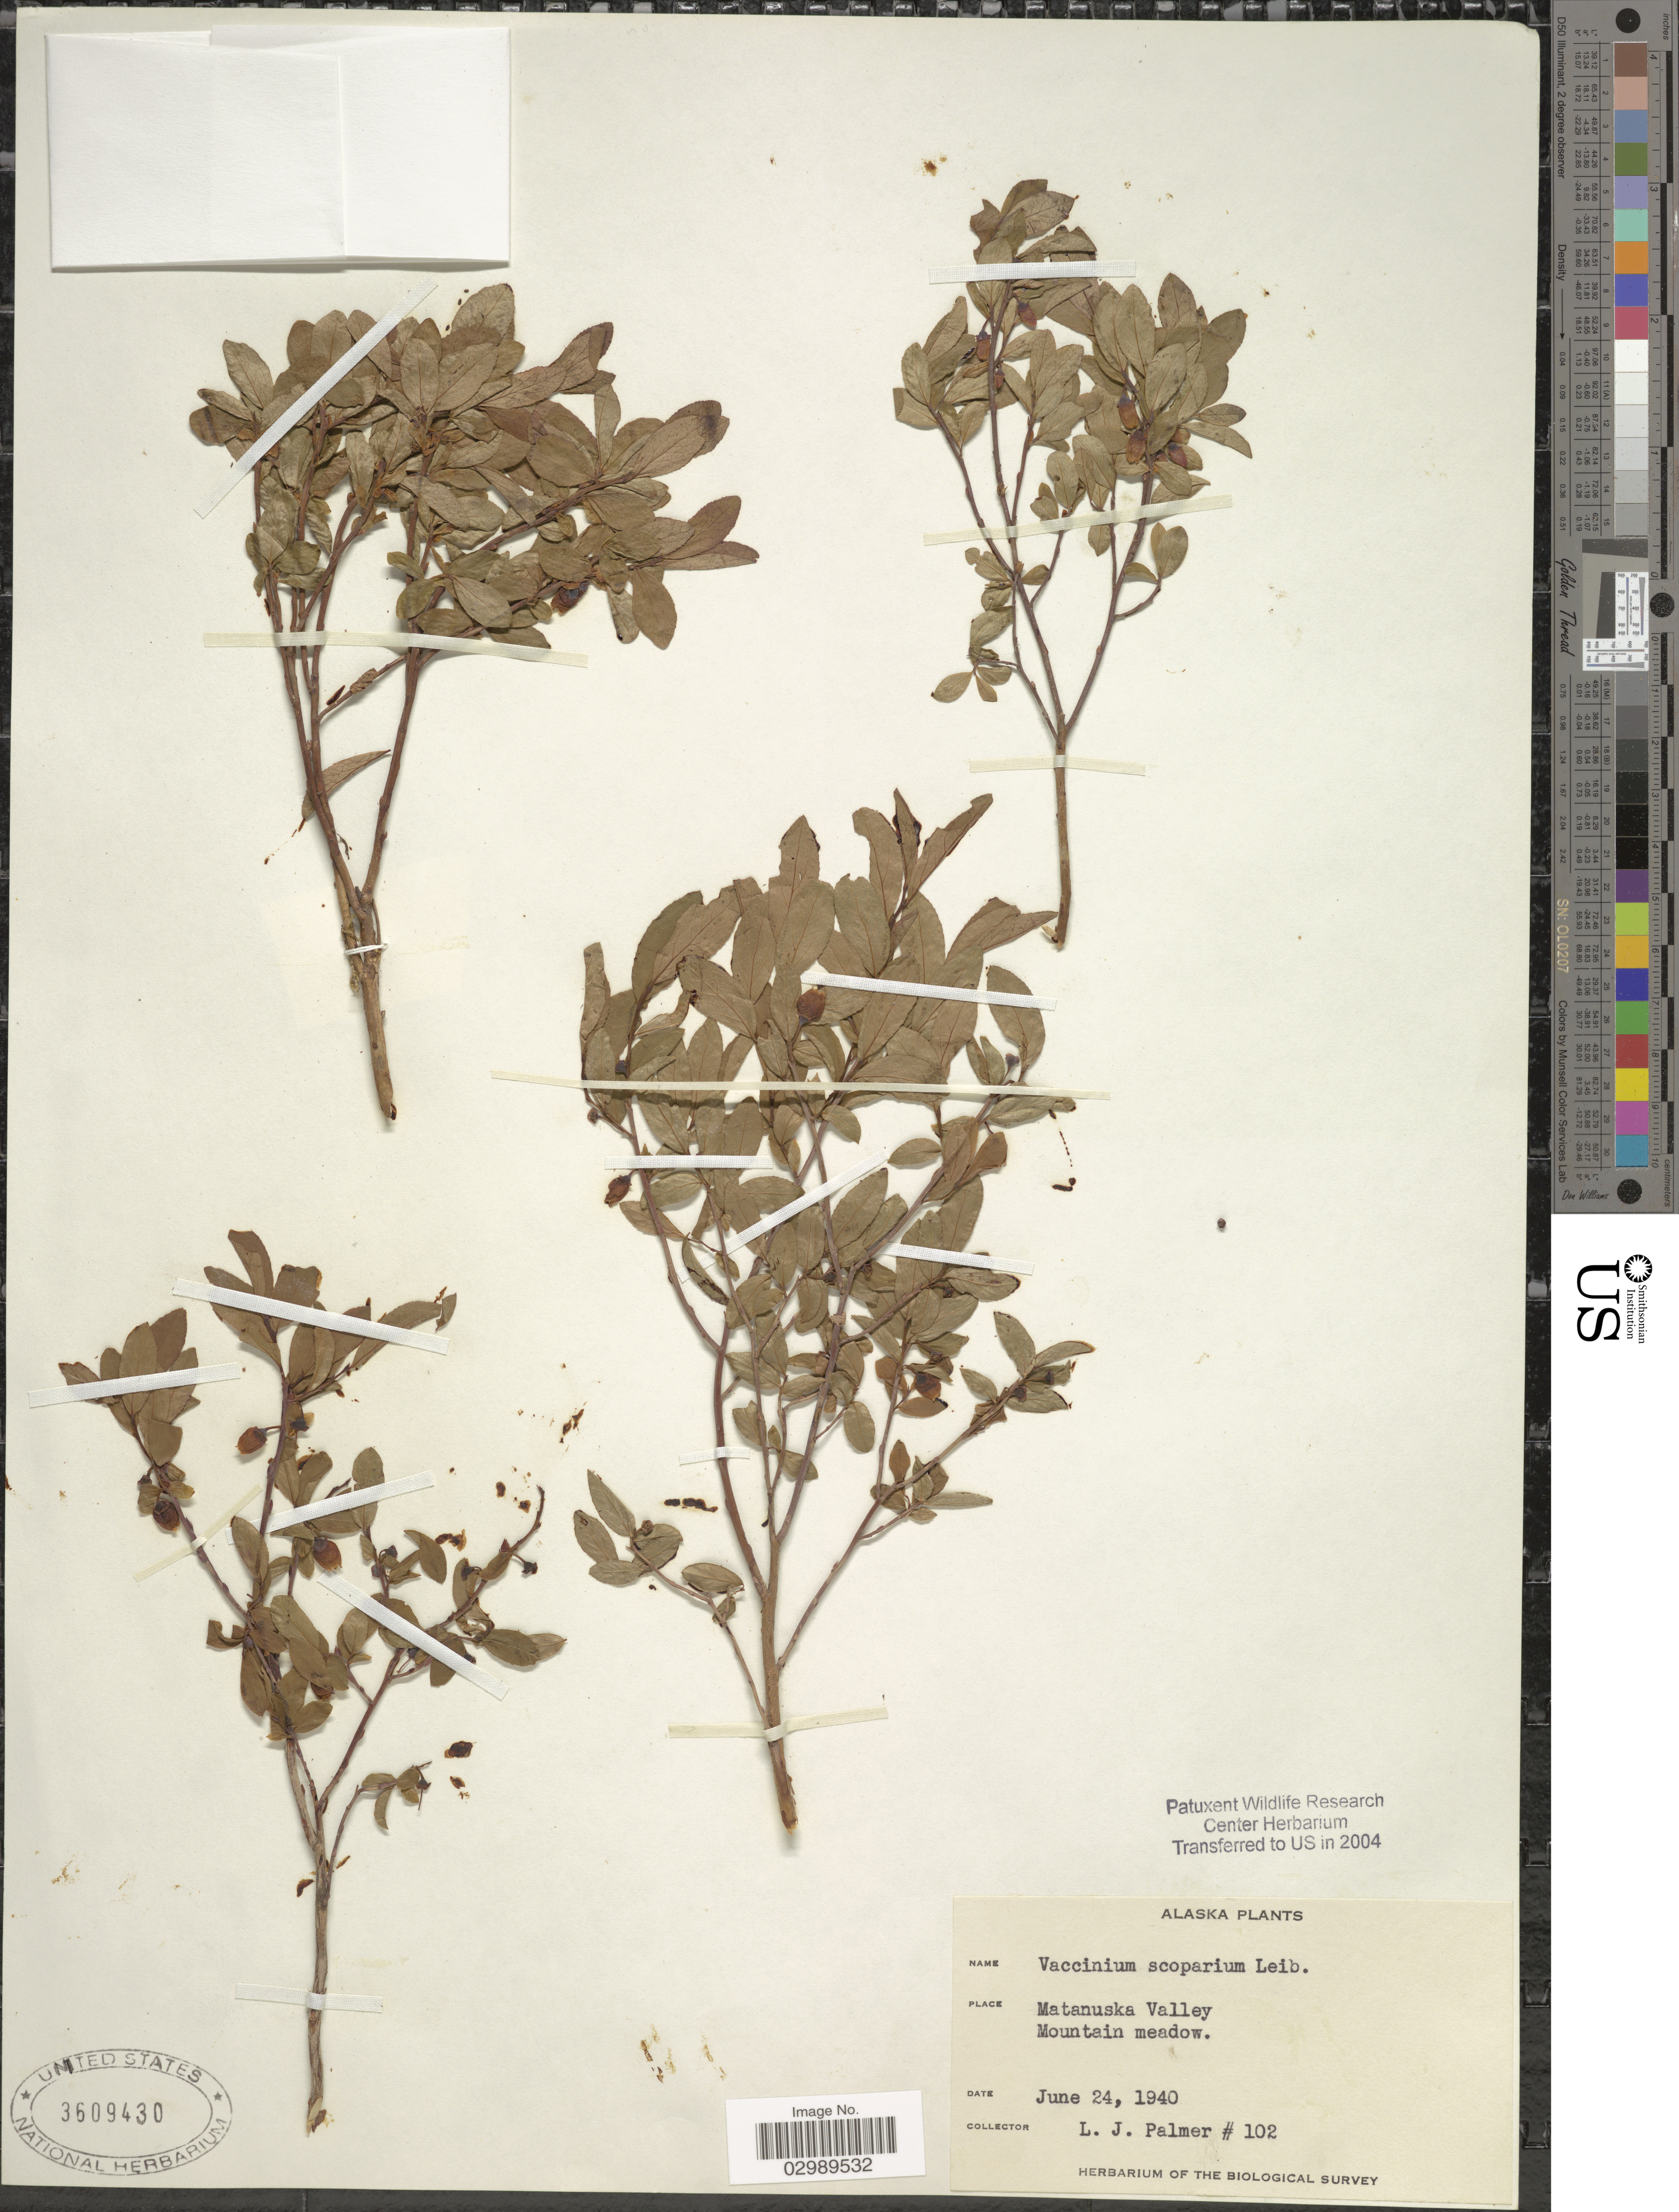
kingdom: Plantae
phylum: Tracheophyta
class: Magnoliopsida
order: Ericales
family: Ericaceae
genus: Vaccinium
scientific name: Vaccinium scoparium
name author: Leiberg ex Coville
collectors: L. J. Palmer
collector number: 102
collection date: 1940-06-24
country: United States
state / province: Alaska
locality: Matanuska Valley, Mountain meadow.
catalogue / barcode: US 3609430